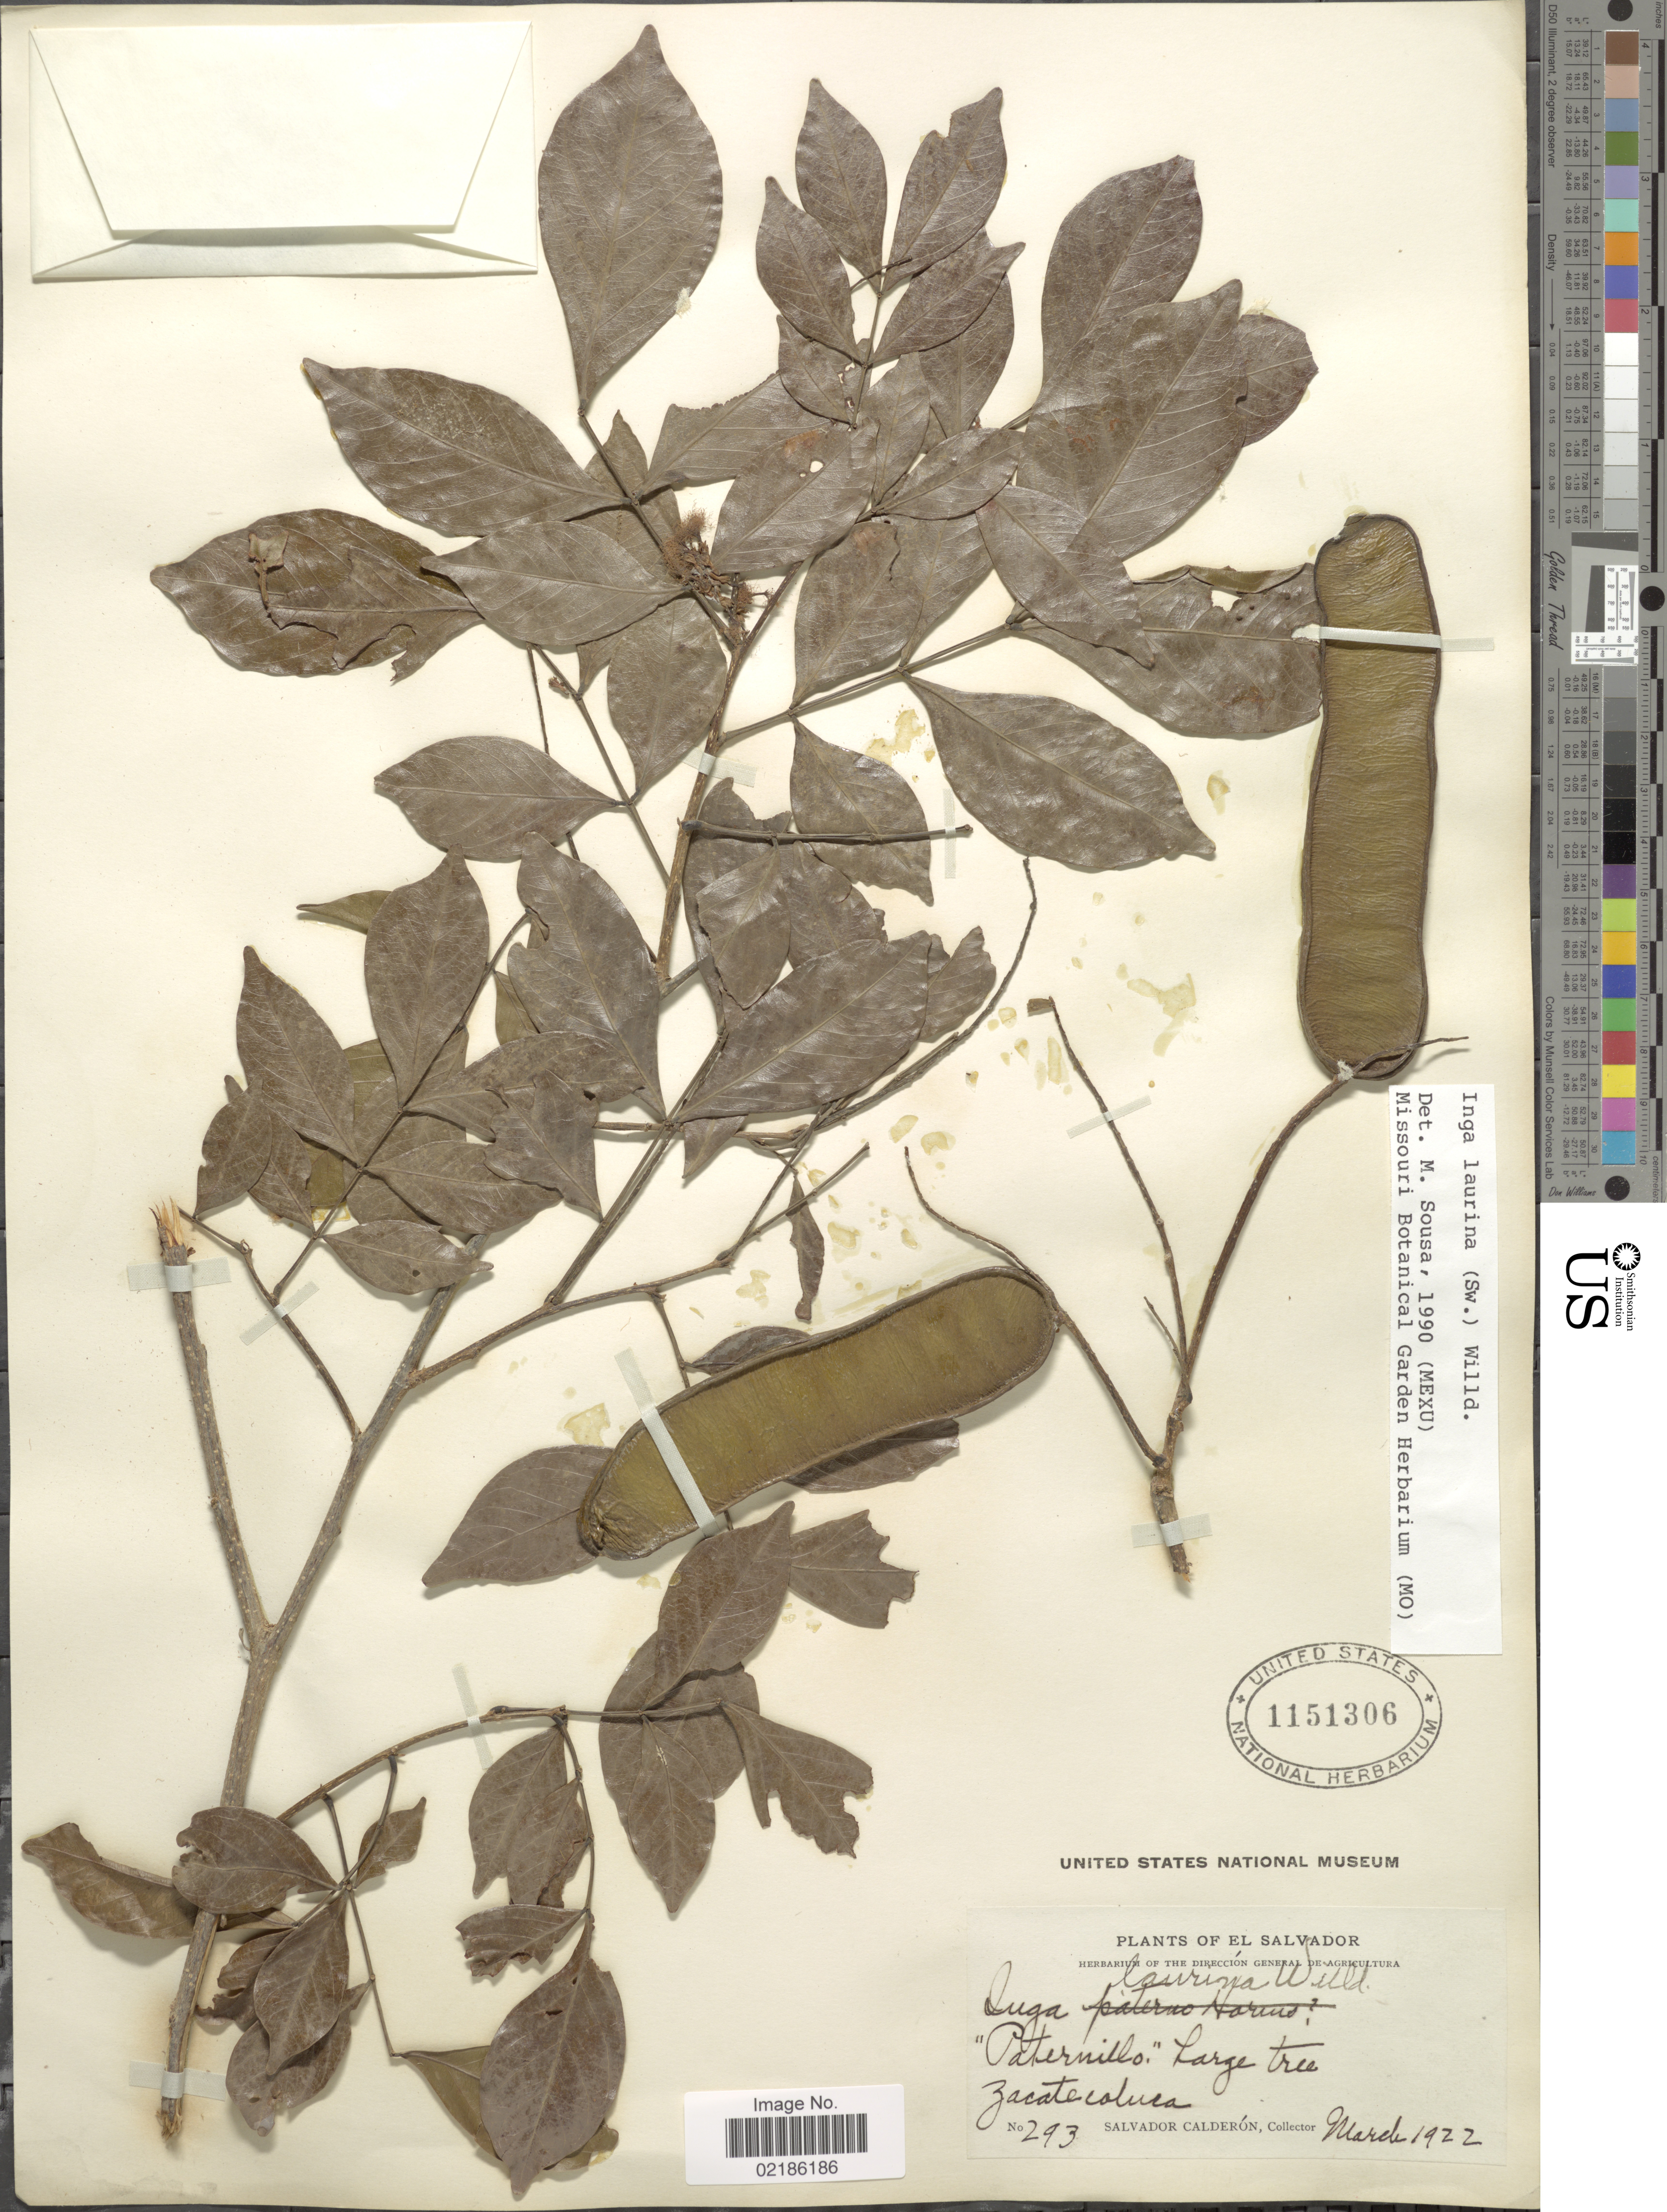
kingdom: Plantae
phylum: Tracheophyta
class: Magnoliopsida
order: Fabales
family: Fabaceae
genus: Inga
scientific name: Inga laurina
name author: (Sw.) Willd.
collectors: S. Calderón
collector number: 293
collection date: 1922-03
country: El Salvador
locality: Zacatecoluca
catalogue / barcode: US 1151306